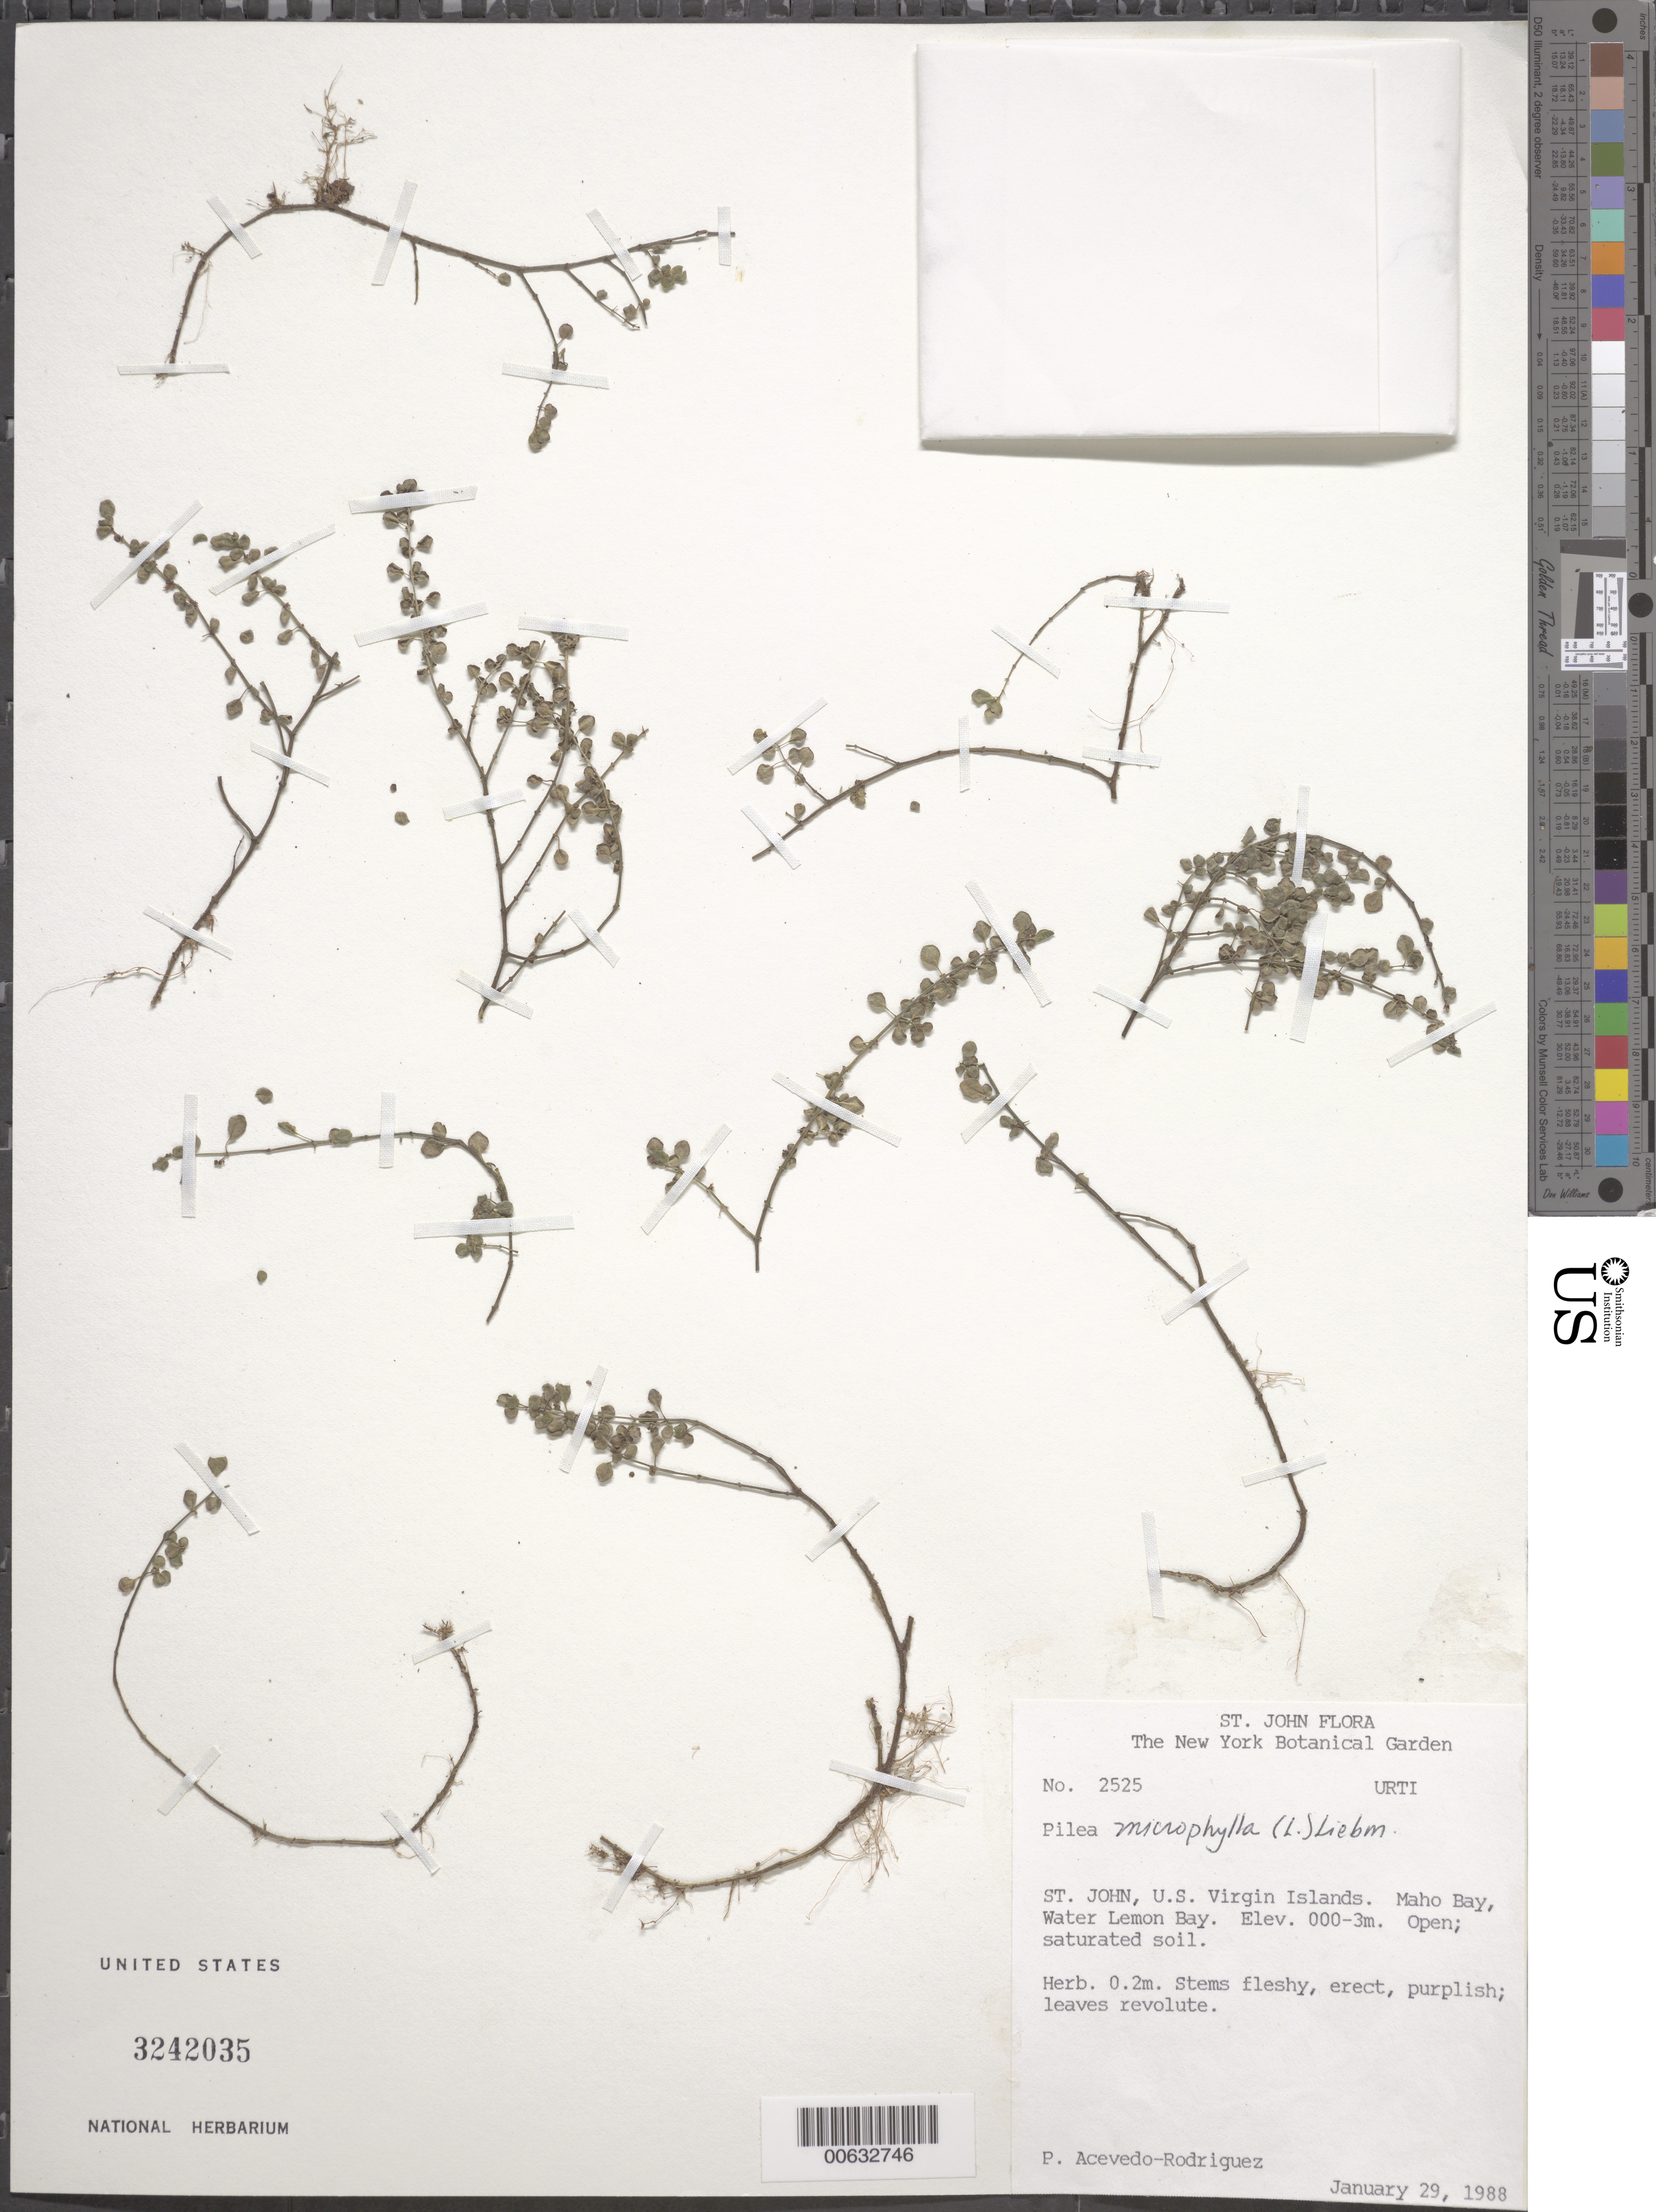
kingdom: Plantae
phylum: Tracheophyta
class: Magnoliopsida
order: Rosales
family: Urticaceae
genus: Pilea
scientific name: Pilea microphylla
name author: (L.) Liebm.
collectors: P. Acevedo-Rodr.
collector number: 2525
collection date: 1988-01-29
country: U.S. Virgin Islands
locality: St. John. Maho Bay, Water Lemon Bay.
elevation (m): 0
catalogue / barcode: US 3242035